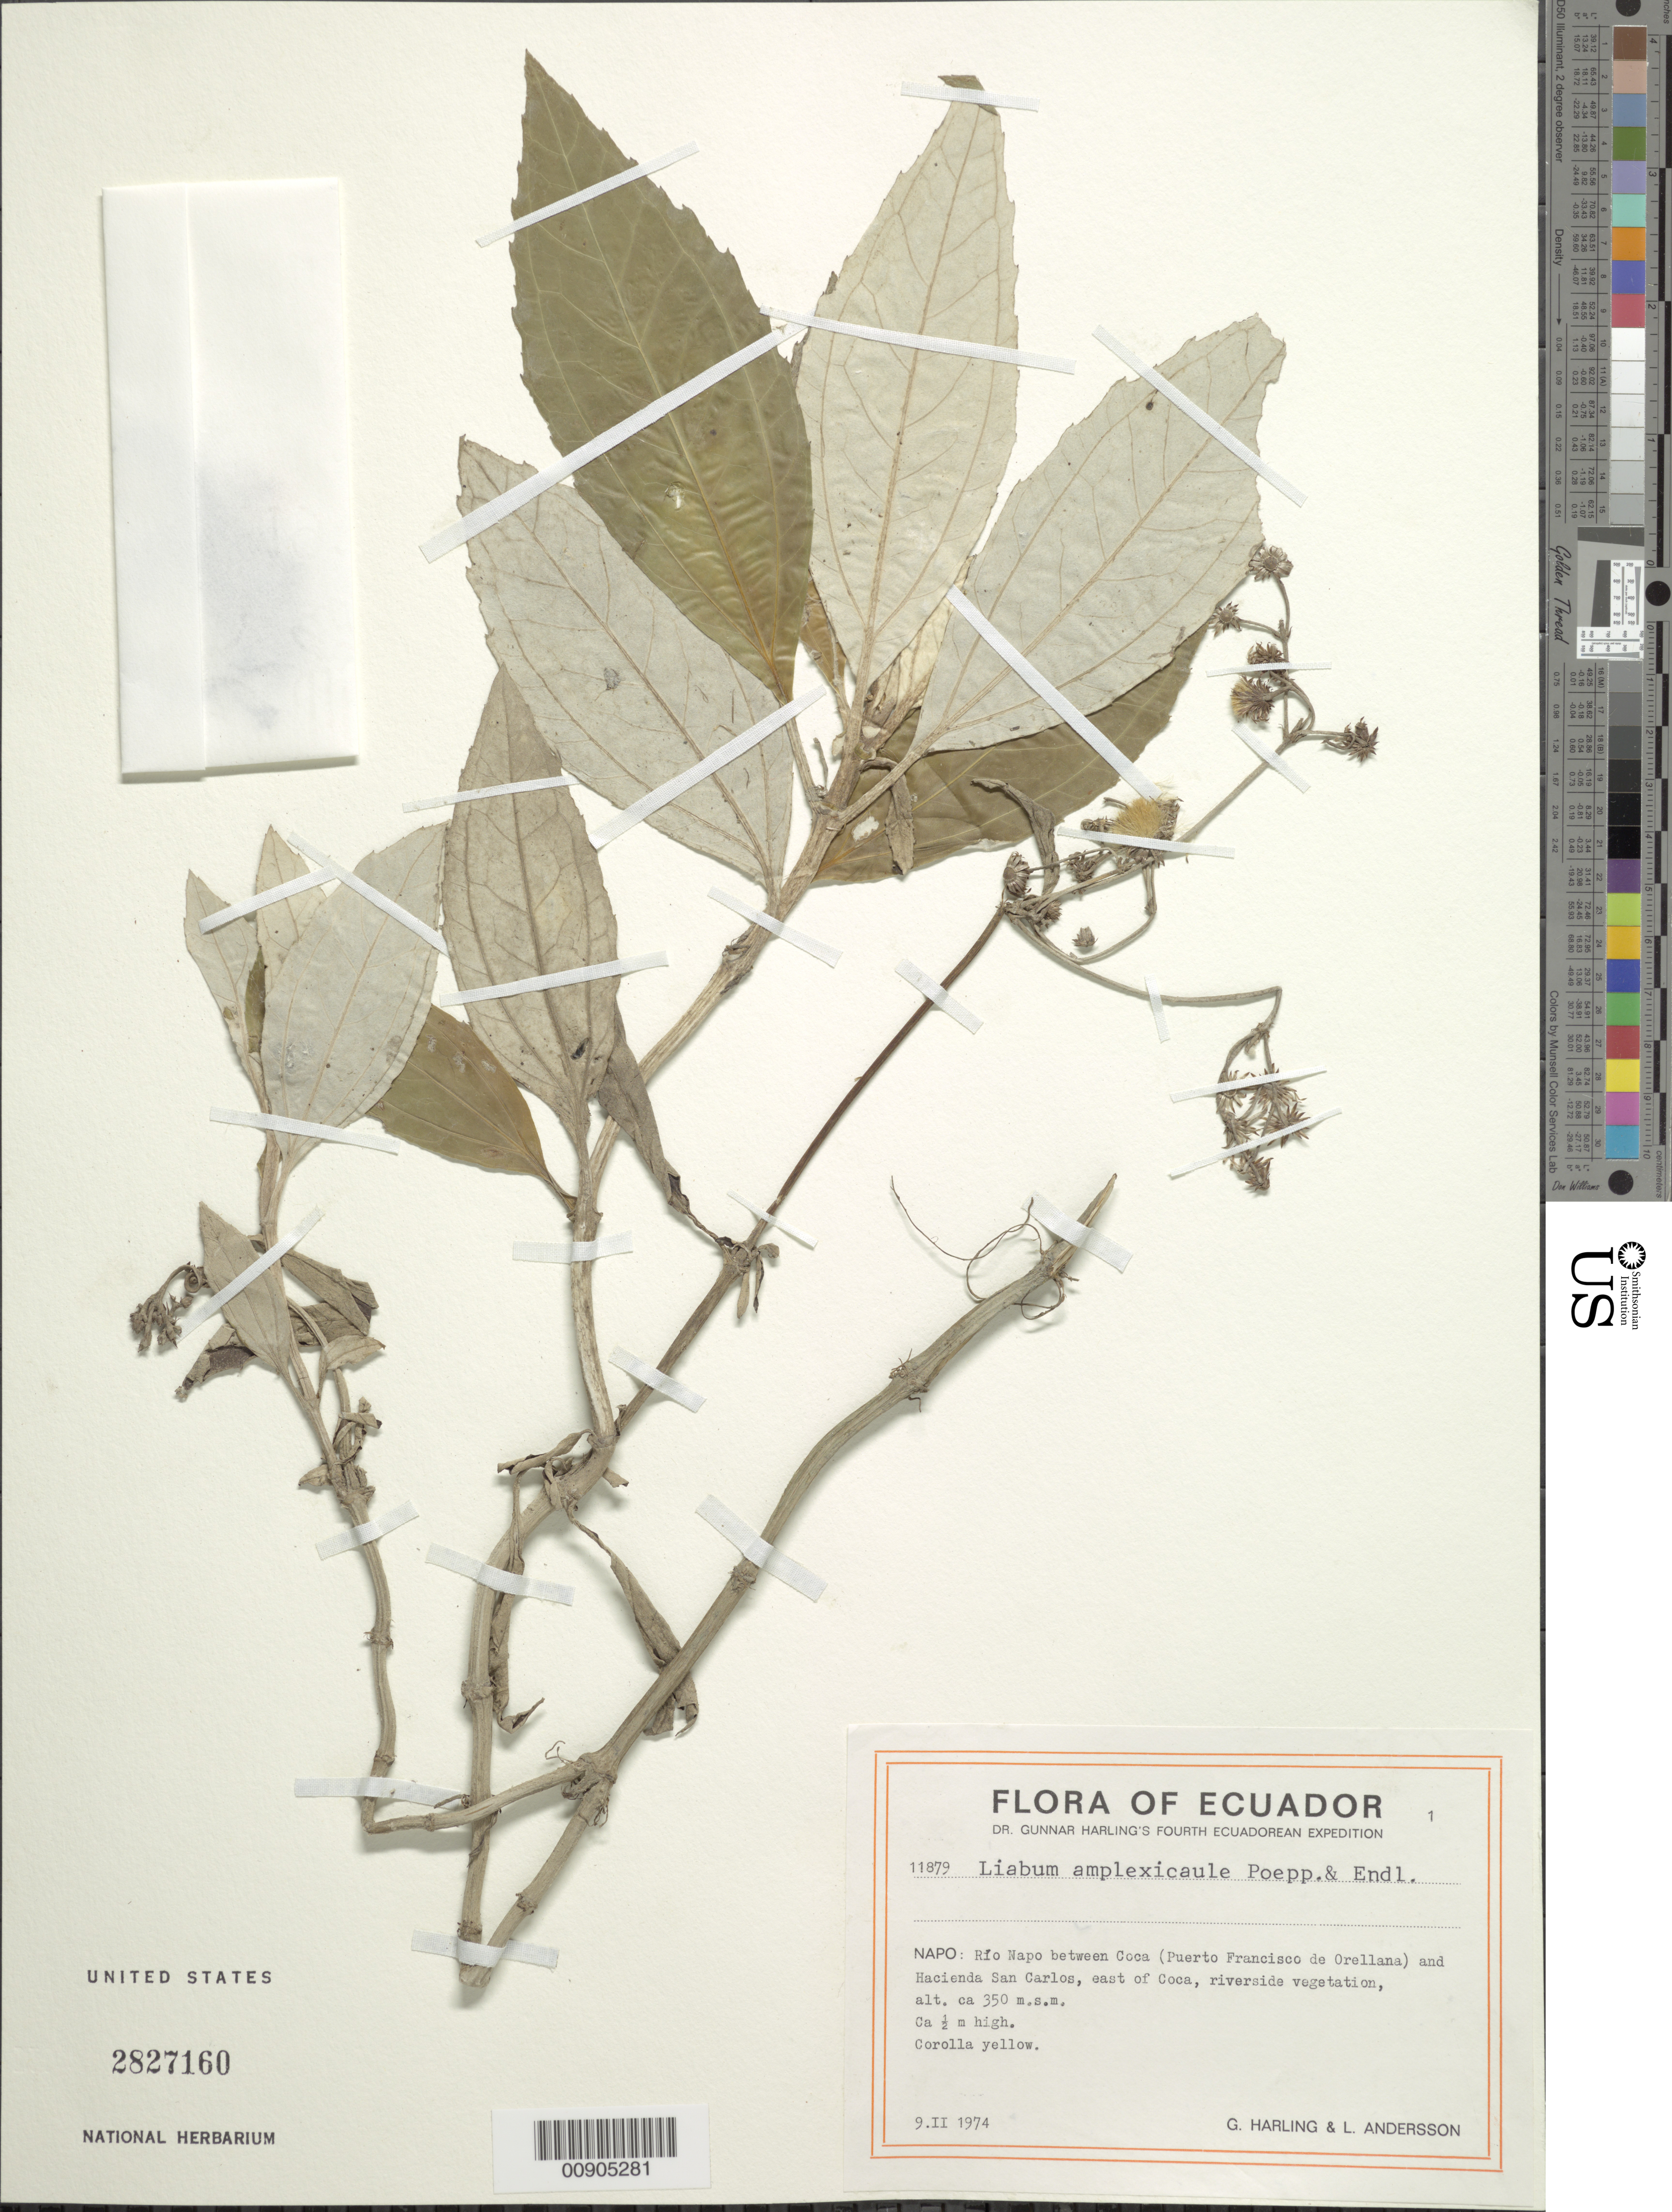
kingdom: Plantae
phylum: Tracheophyta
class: Magnoliopsida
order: Asterales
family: Asteraceae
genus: Liabum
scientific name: Liabum amplexicaule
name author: Poepp. & Endl.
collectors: G. Harling & L. Anderson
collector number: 11879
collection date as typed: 9 February 1974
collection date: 1974-02-09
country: Ecuador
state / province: Napo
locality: Napo, Río Napo, between Coca (Puerto Frandisco de Orellana) and Hacienda San Carlos, E of Coca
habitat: Riverside vegetation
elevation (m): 350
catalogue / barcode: US 2827160